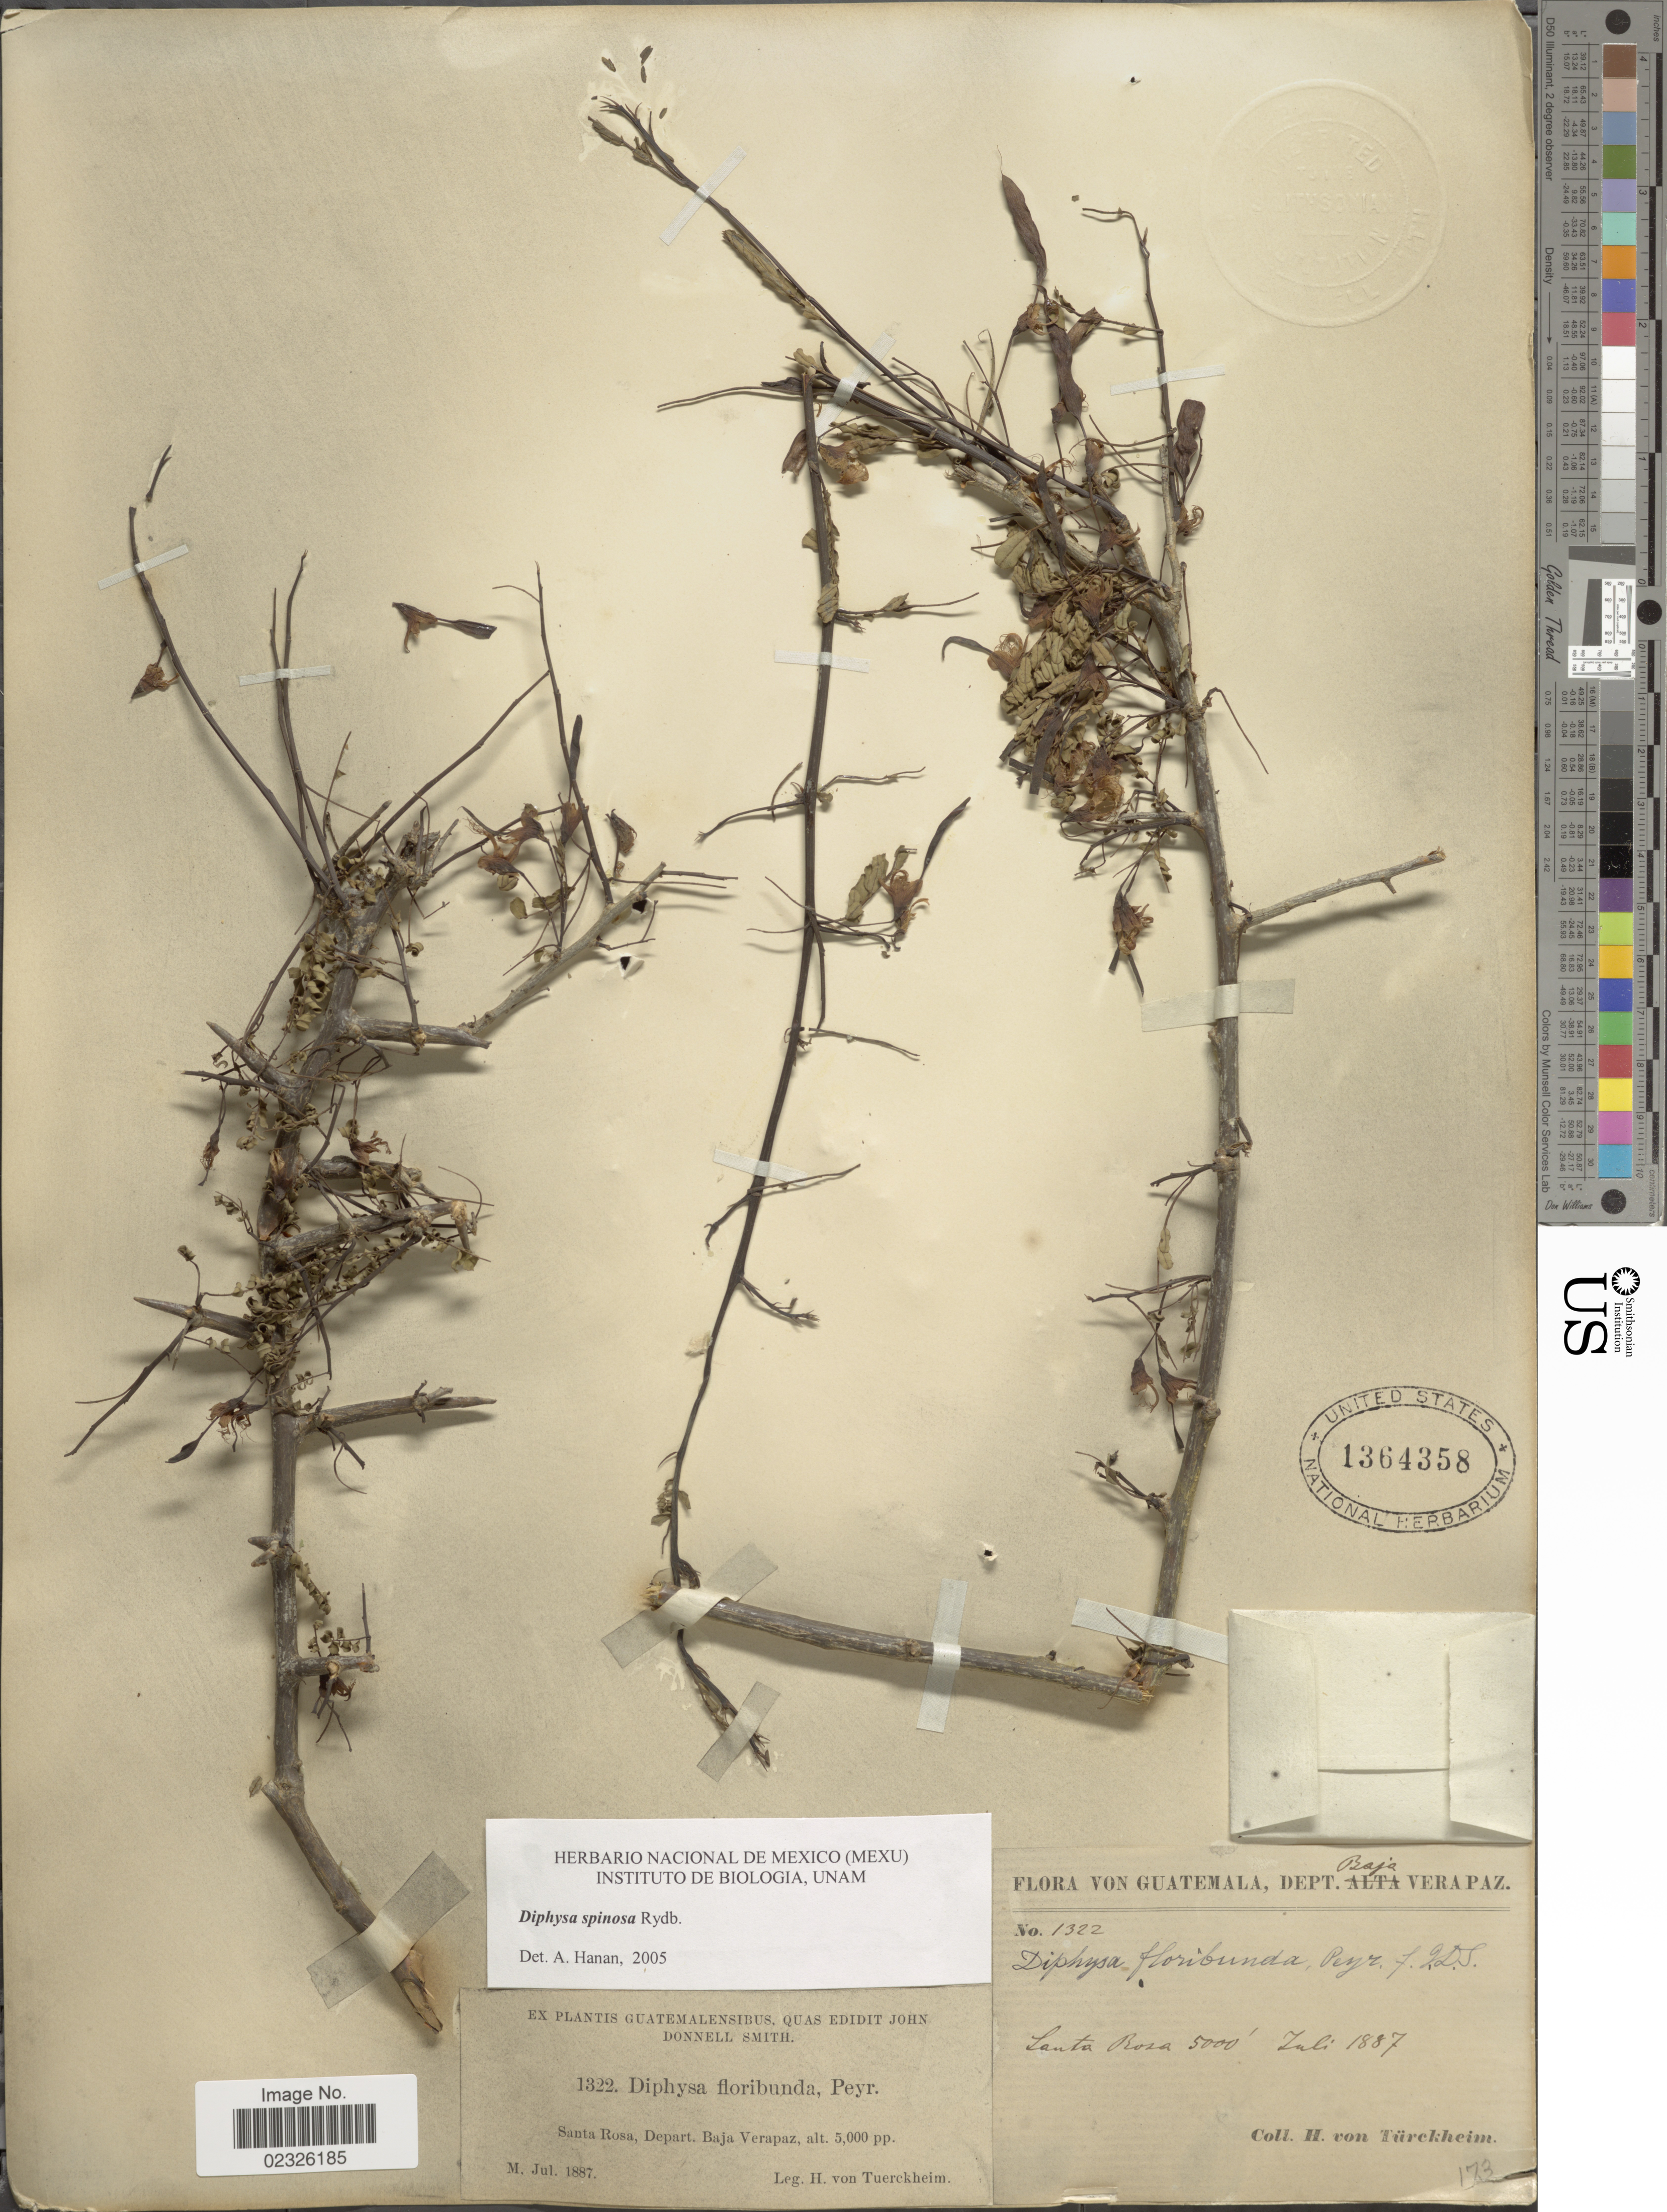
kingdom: Plantae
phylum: Tracheophyta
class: Magnoliopsida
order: Fabales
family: Fabaceae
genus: Diphysa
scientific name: Diphysa spinosa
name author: Rydb.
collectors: H. von Türckheim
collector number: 1322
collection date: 1887-07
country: Guatemala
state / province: Baja Verapaz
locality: Santa Rosa, Depart Baja Verapaz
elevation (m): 1524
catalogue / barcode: US 1364358